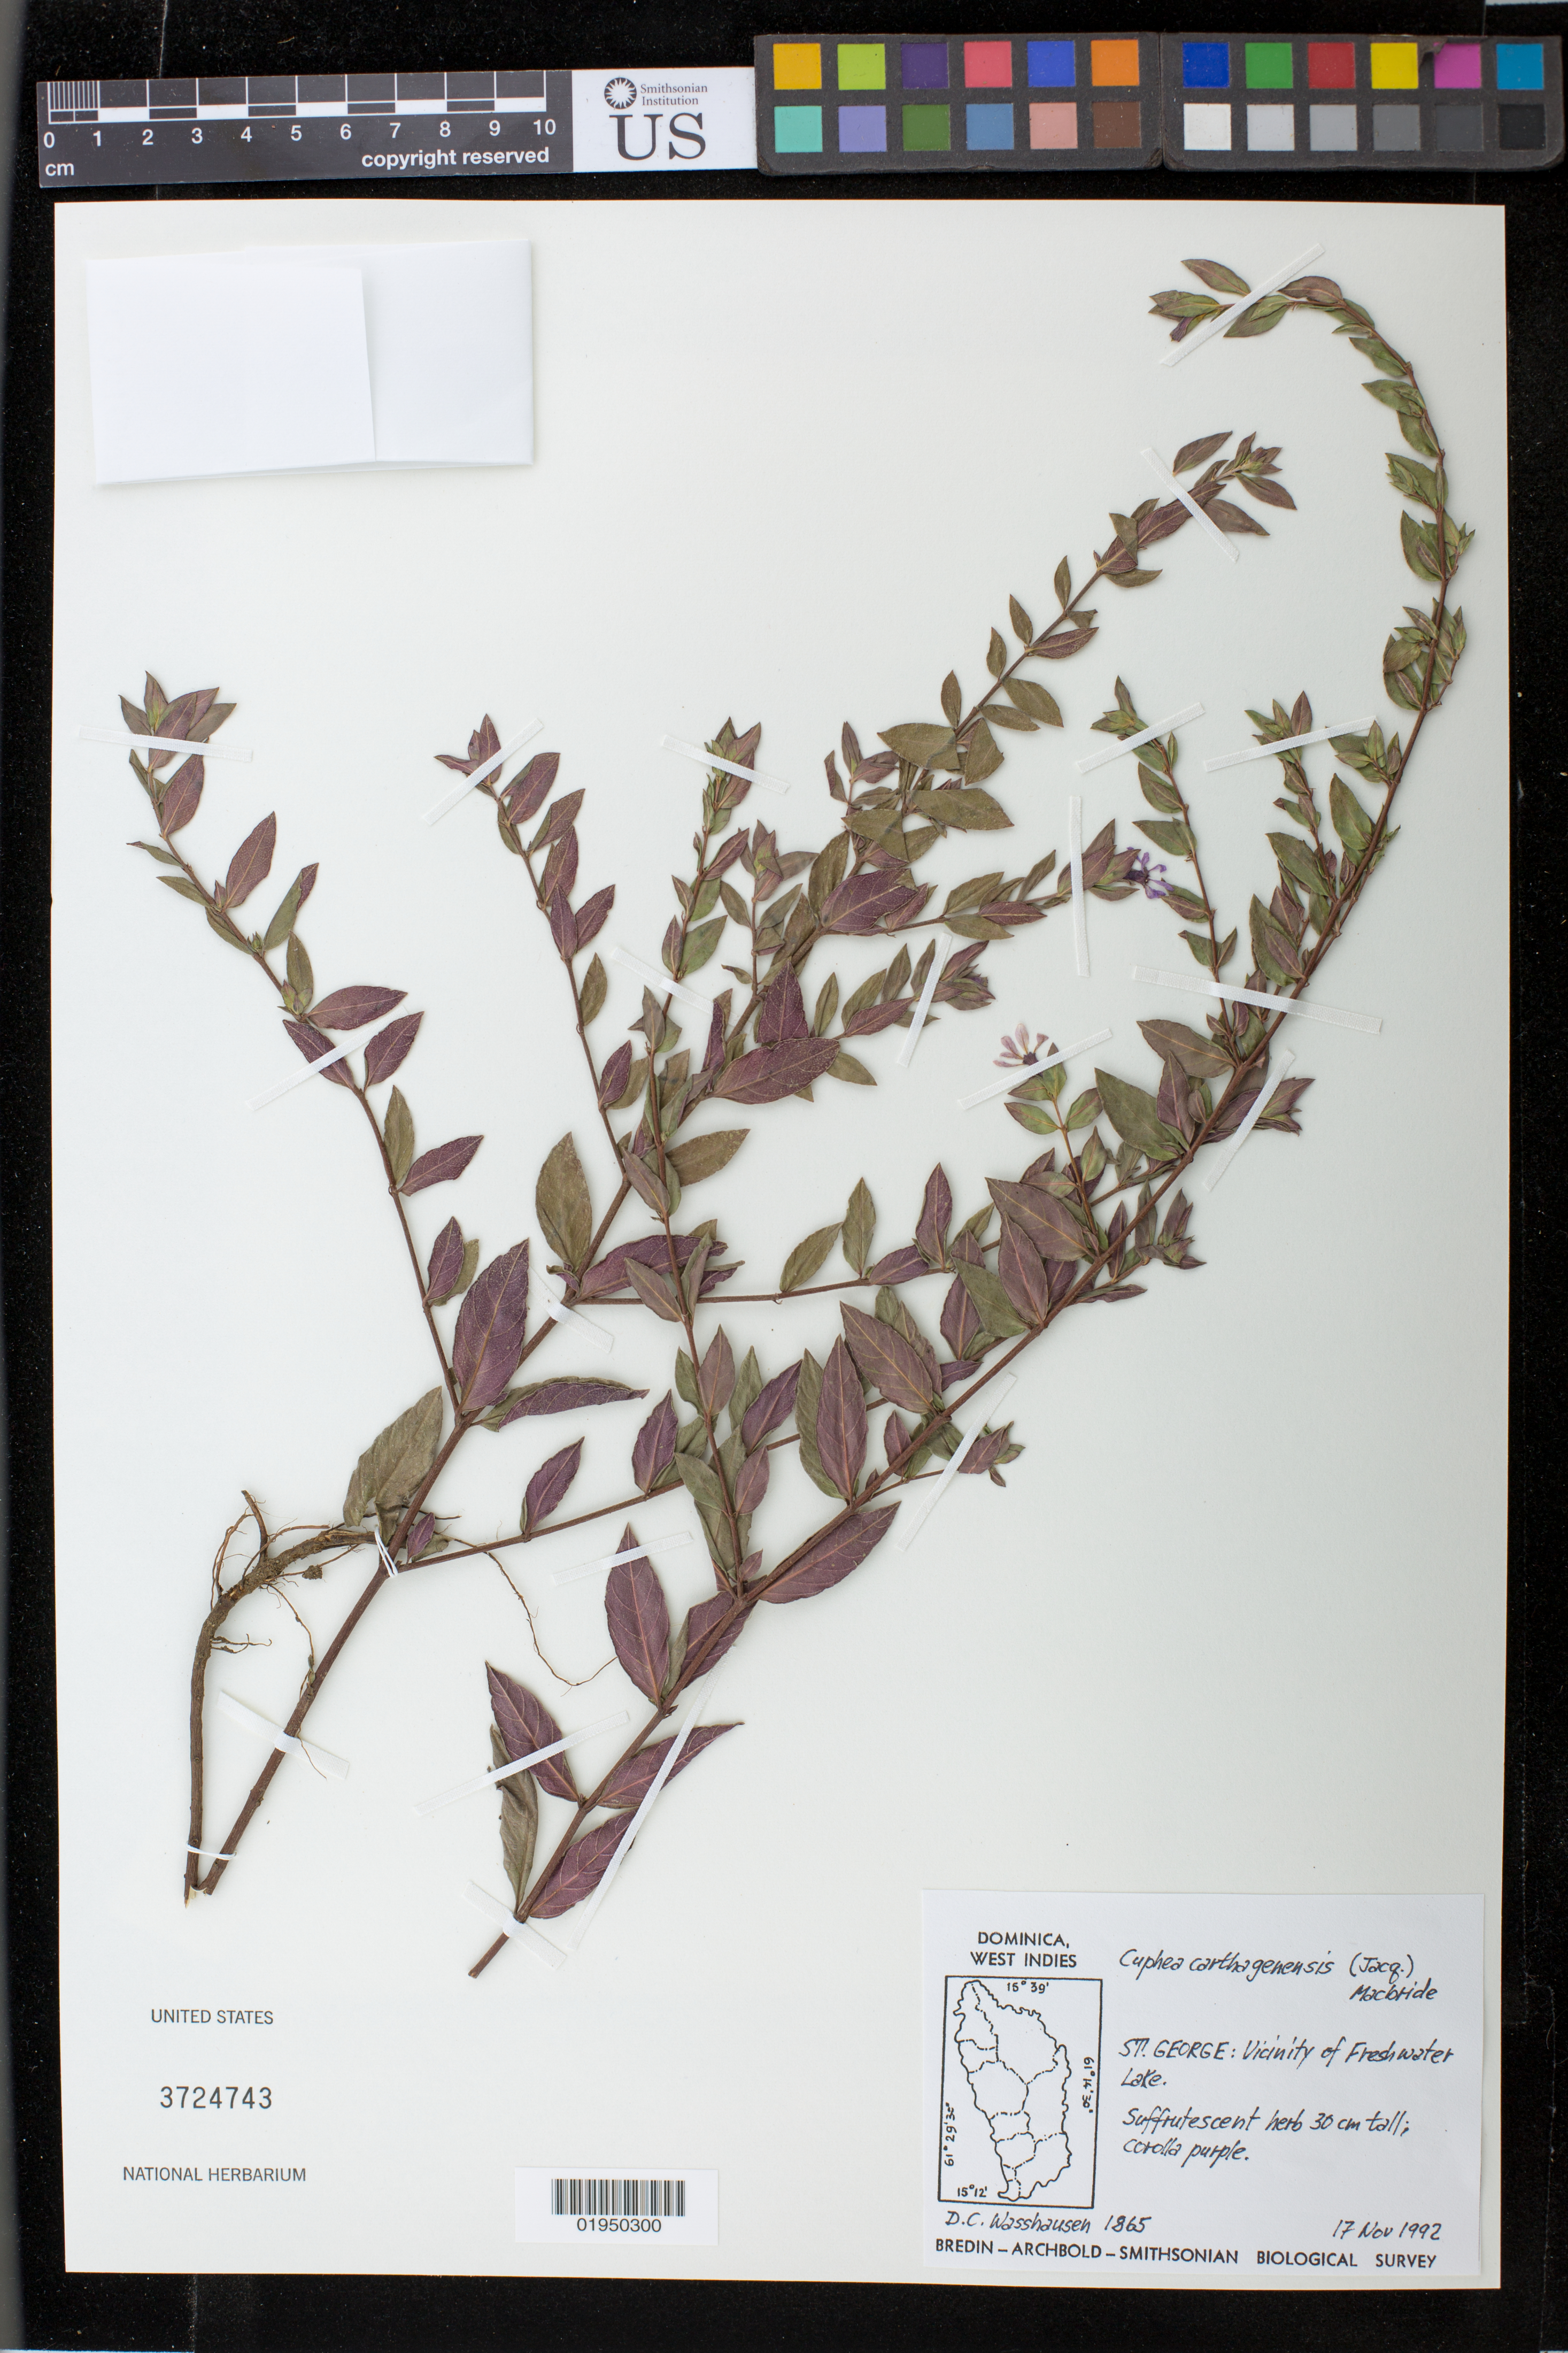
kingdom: Plantae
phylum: Tracheophyta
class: Magnoliopsida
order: Myrtales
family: Lythraceae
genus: Cuphea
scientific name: Cuphea strigulosa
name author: Kunth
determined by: Strong, Mark T., (BOT), Smithsonian Institution - National Museum of Natural History (UNITED STATES)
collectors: D. C. Wasshausen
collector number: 1865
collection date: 1992-11-17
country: Dominica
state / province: St. George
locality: vicinity of Freshwater Lake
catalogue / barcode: US 3724743